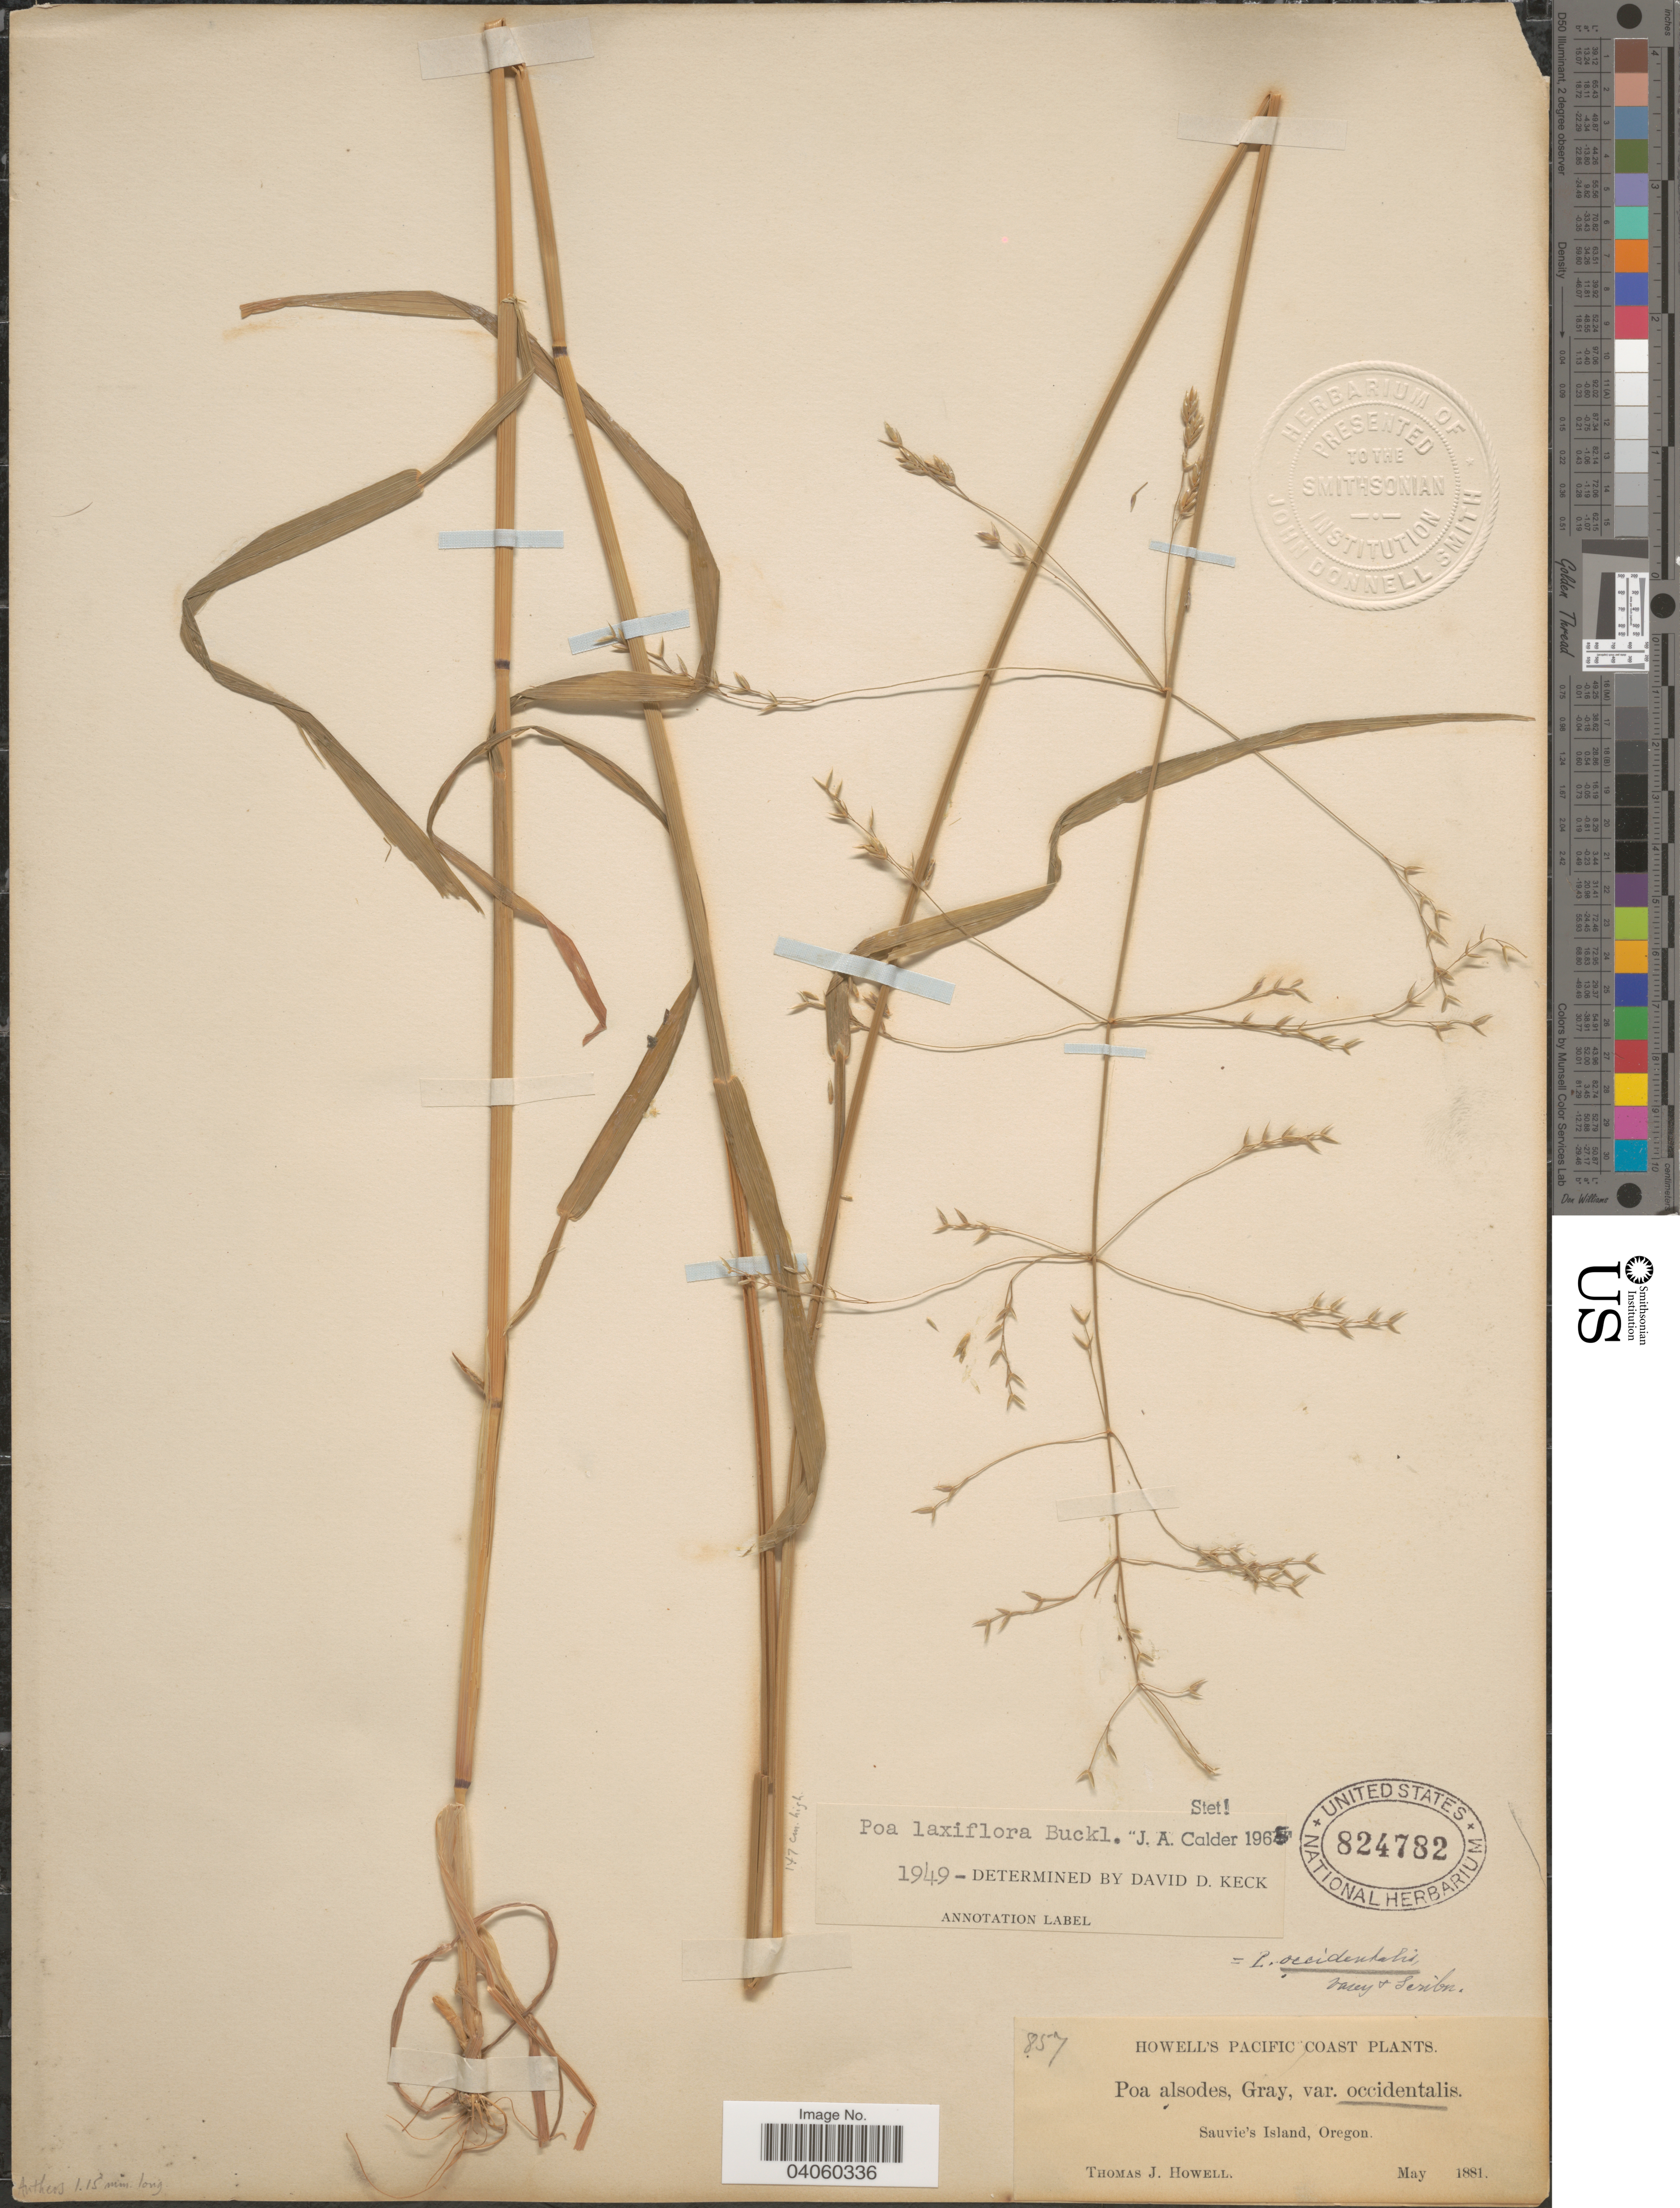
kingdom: Plantae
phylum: Tracheophyta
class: Liliopsida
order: Poales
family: Poaceae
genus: Poa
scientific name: Poa laxiflora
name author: Buckley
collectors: T. J. Howell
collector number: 857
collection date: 1881-05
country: United States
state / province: Oregon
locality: Pacific Coast. Sauvie's Island.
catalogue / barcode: US 824782